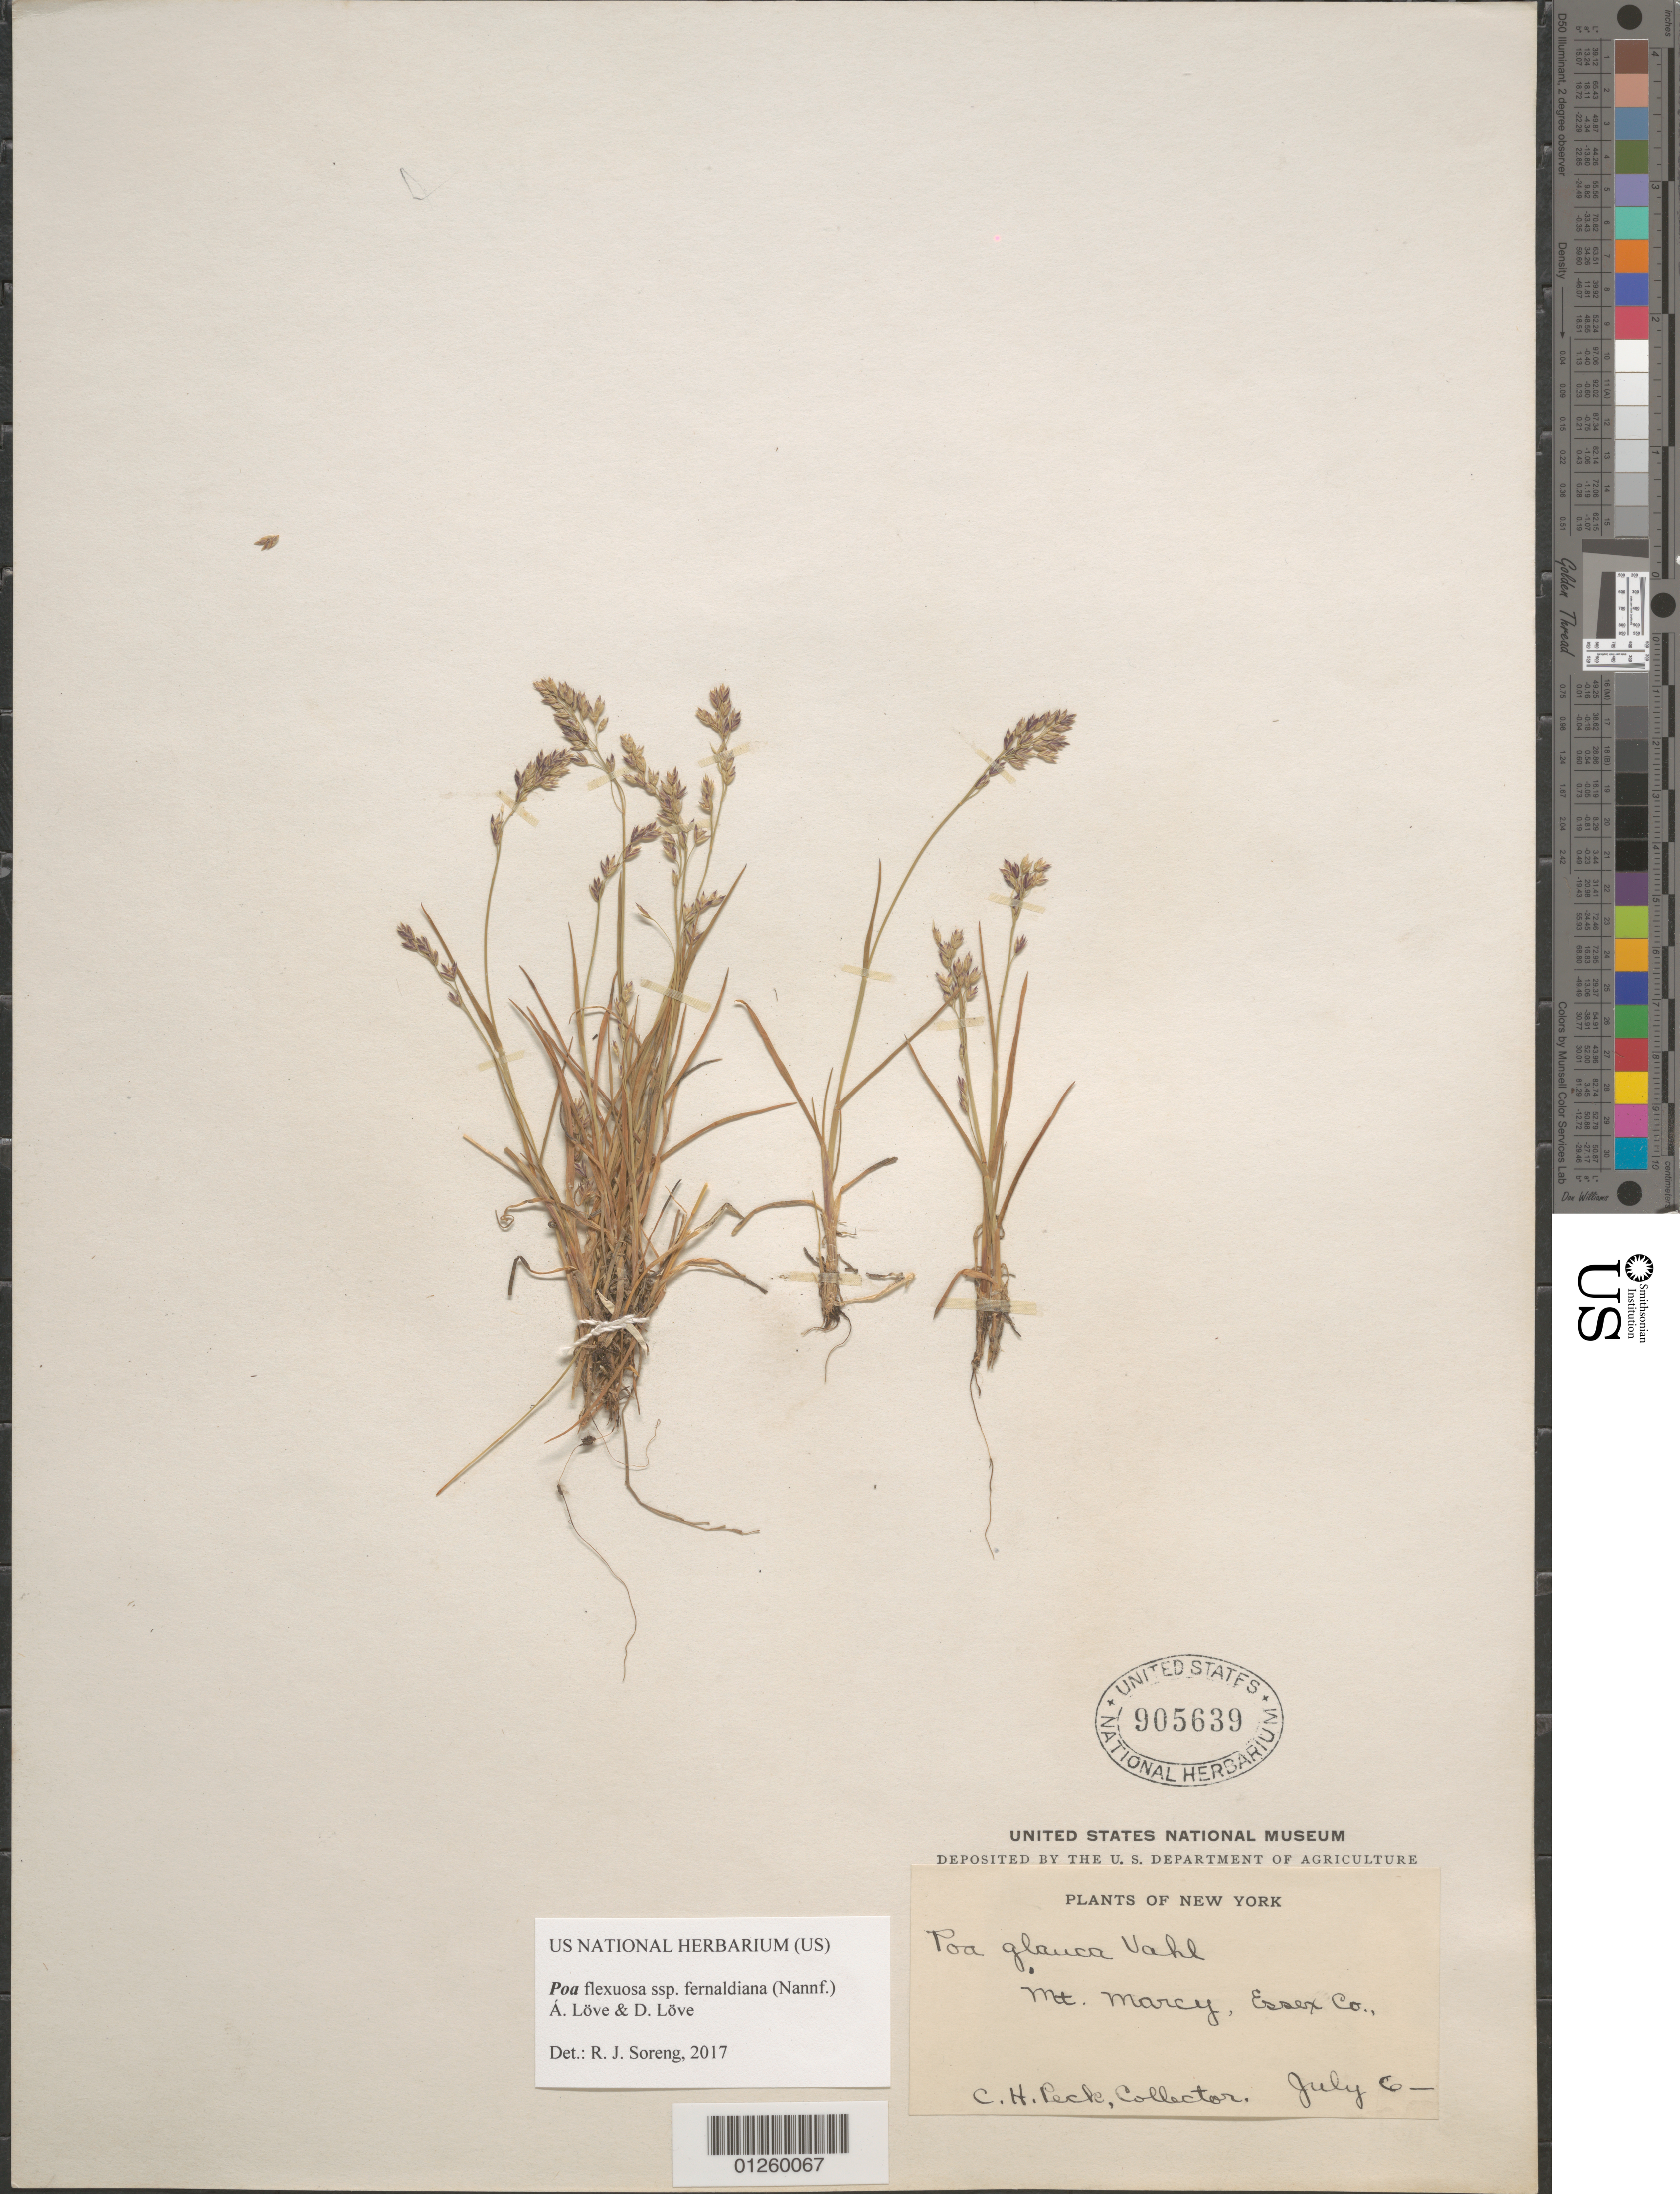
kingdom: Plantae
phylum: Tracheophyta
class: Liliopsida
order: Poales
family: Poaceae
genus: Poa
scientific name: Poa flexuosa Sm. subsp. fernaldiana (Nannf.) Á. Löve & D. Löve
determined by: Soreng, Robert J., Research Associate (BOT), Smithsonian Institution - National Museum of Natural History (UNITED STATES)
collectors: C. H. Peck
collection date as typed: July 6-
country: United States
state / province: New York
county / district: Essex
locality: Mt. Marcy, Essex Co.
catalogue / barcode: US 905639